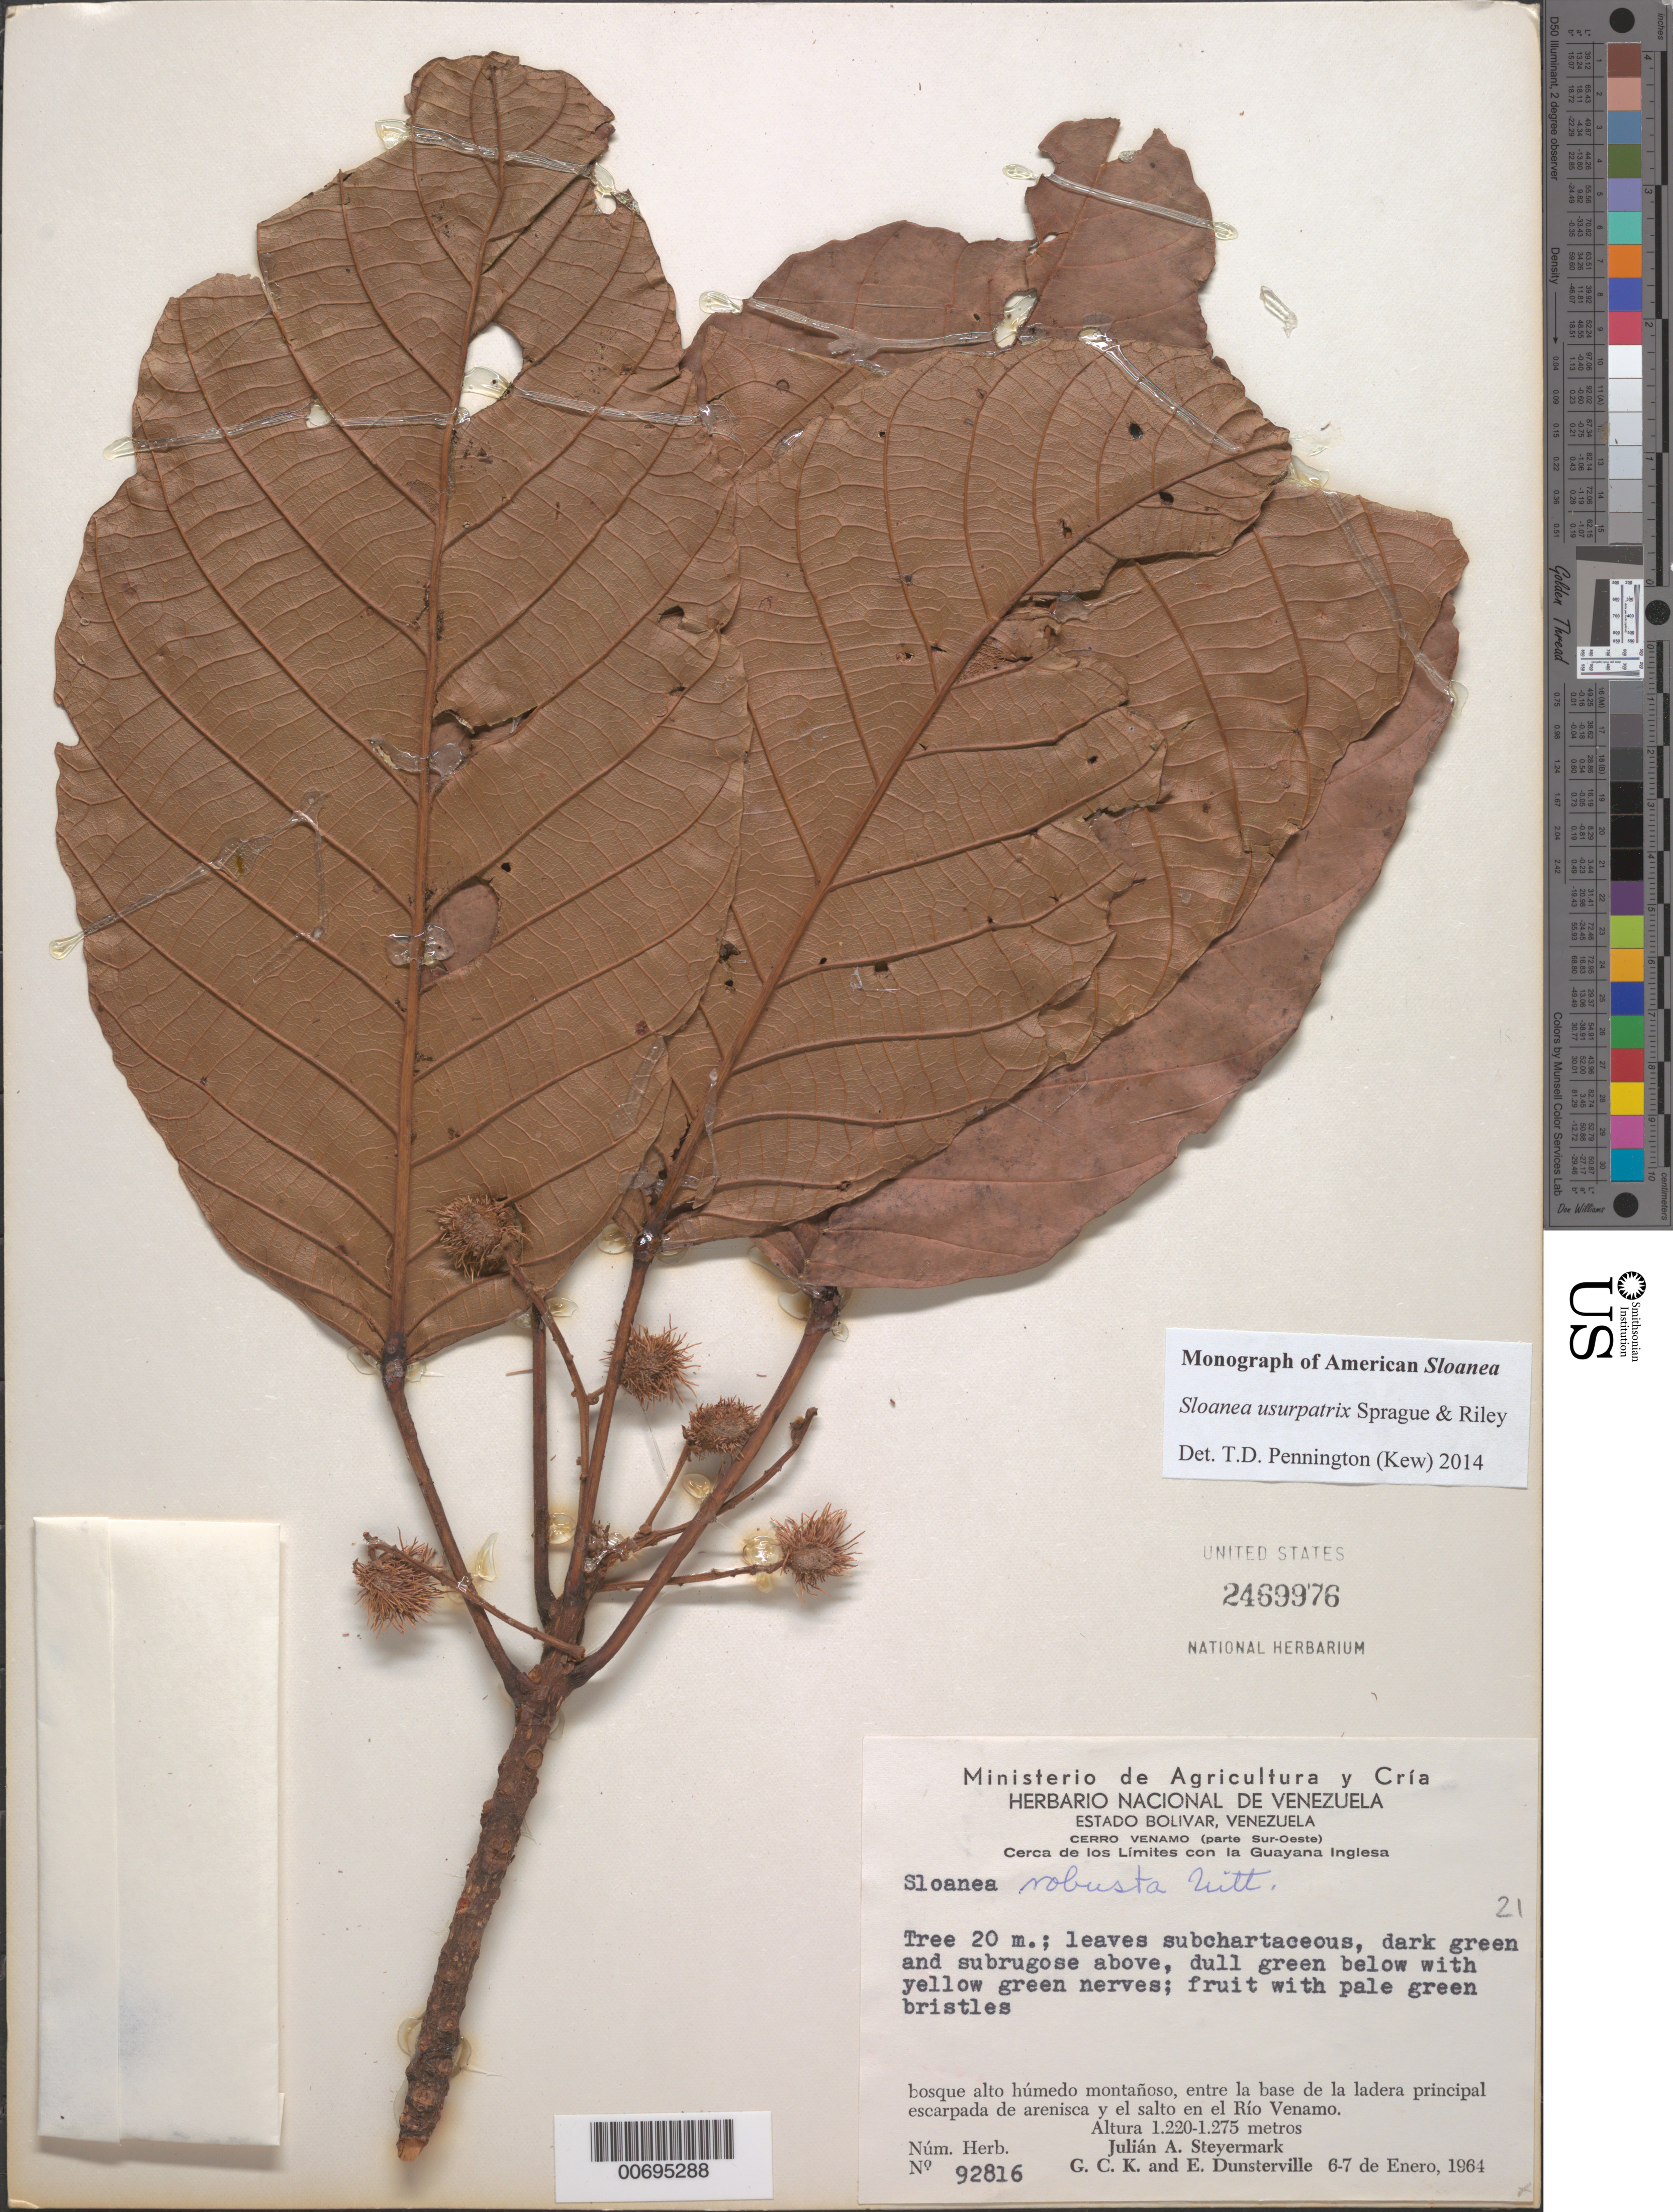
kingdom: Plantae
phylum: Tracheophyta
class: Magnoliopsida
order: Oxalidales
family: Elaeocarpaceae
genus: Sloanea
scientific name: Sloanea usurpatrix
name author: Sprague & L. Riley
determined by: Pennington, T. D., (K)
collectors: J. Steyermark, G. C. K. Dunsterville & E. Dunsterville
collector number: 92816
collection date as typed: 6-Jan-64 to 7-Jan-64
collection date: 1964-01-06/1964-01-07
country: Venezuela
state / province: Bolívar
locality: Cerro Venamo (parte Sur-Oeste), Río Venamo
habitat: Wet, high mountainous forest, between the steep, gravelly slope and the spring of Rio Venamo;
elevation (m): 1220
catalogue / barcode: US 2469976